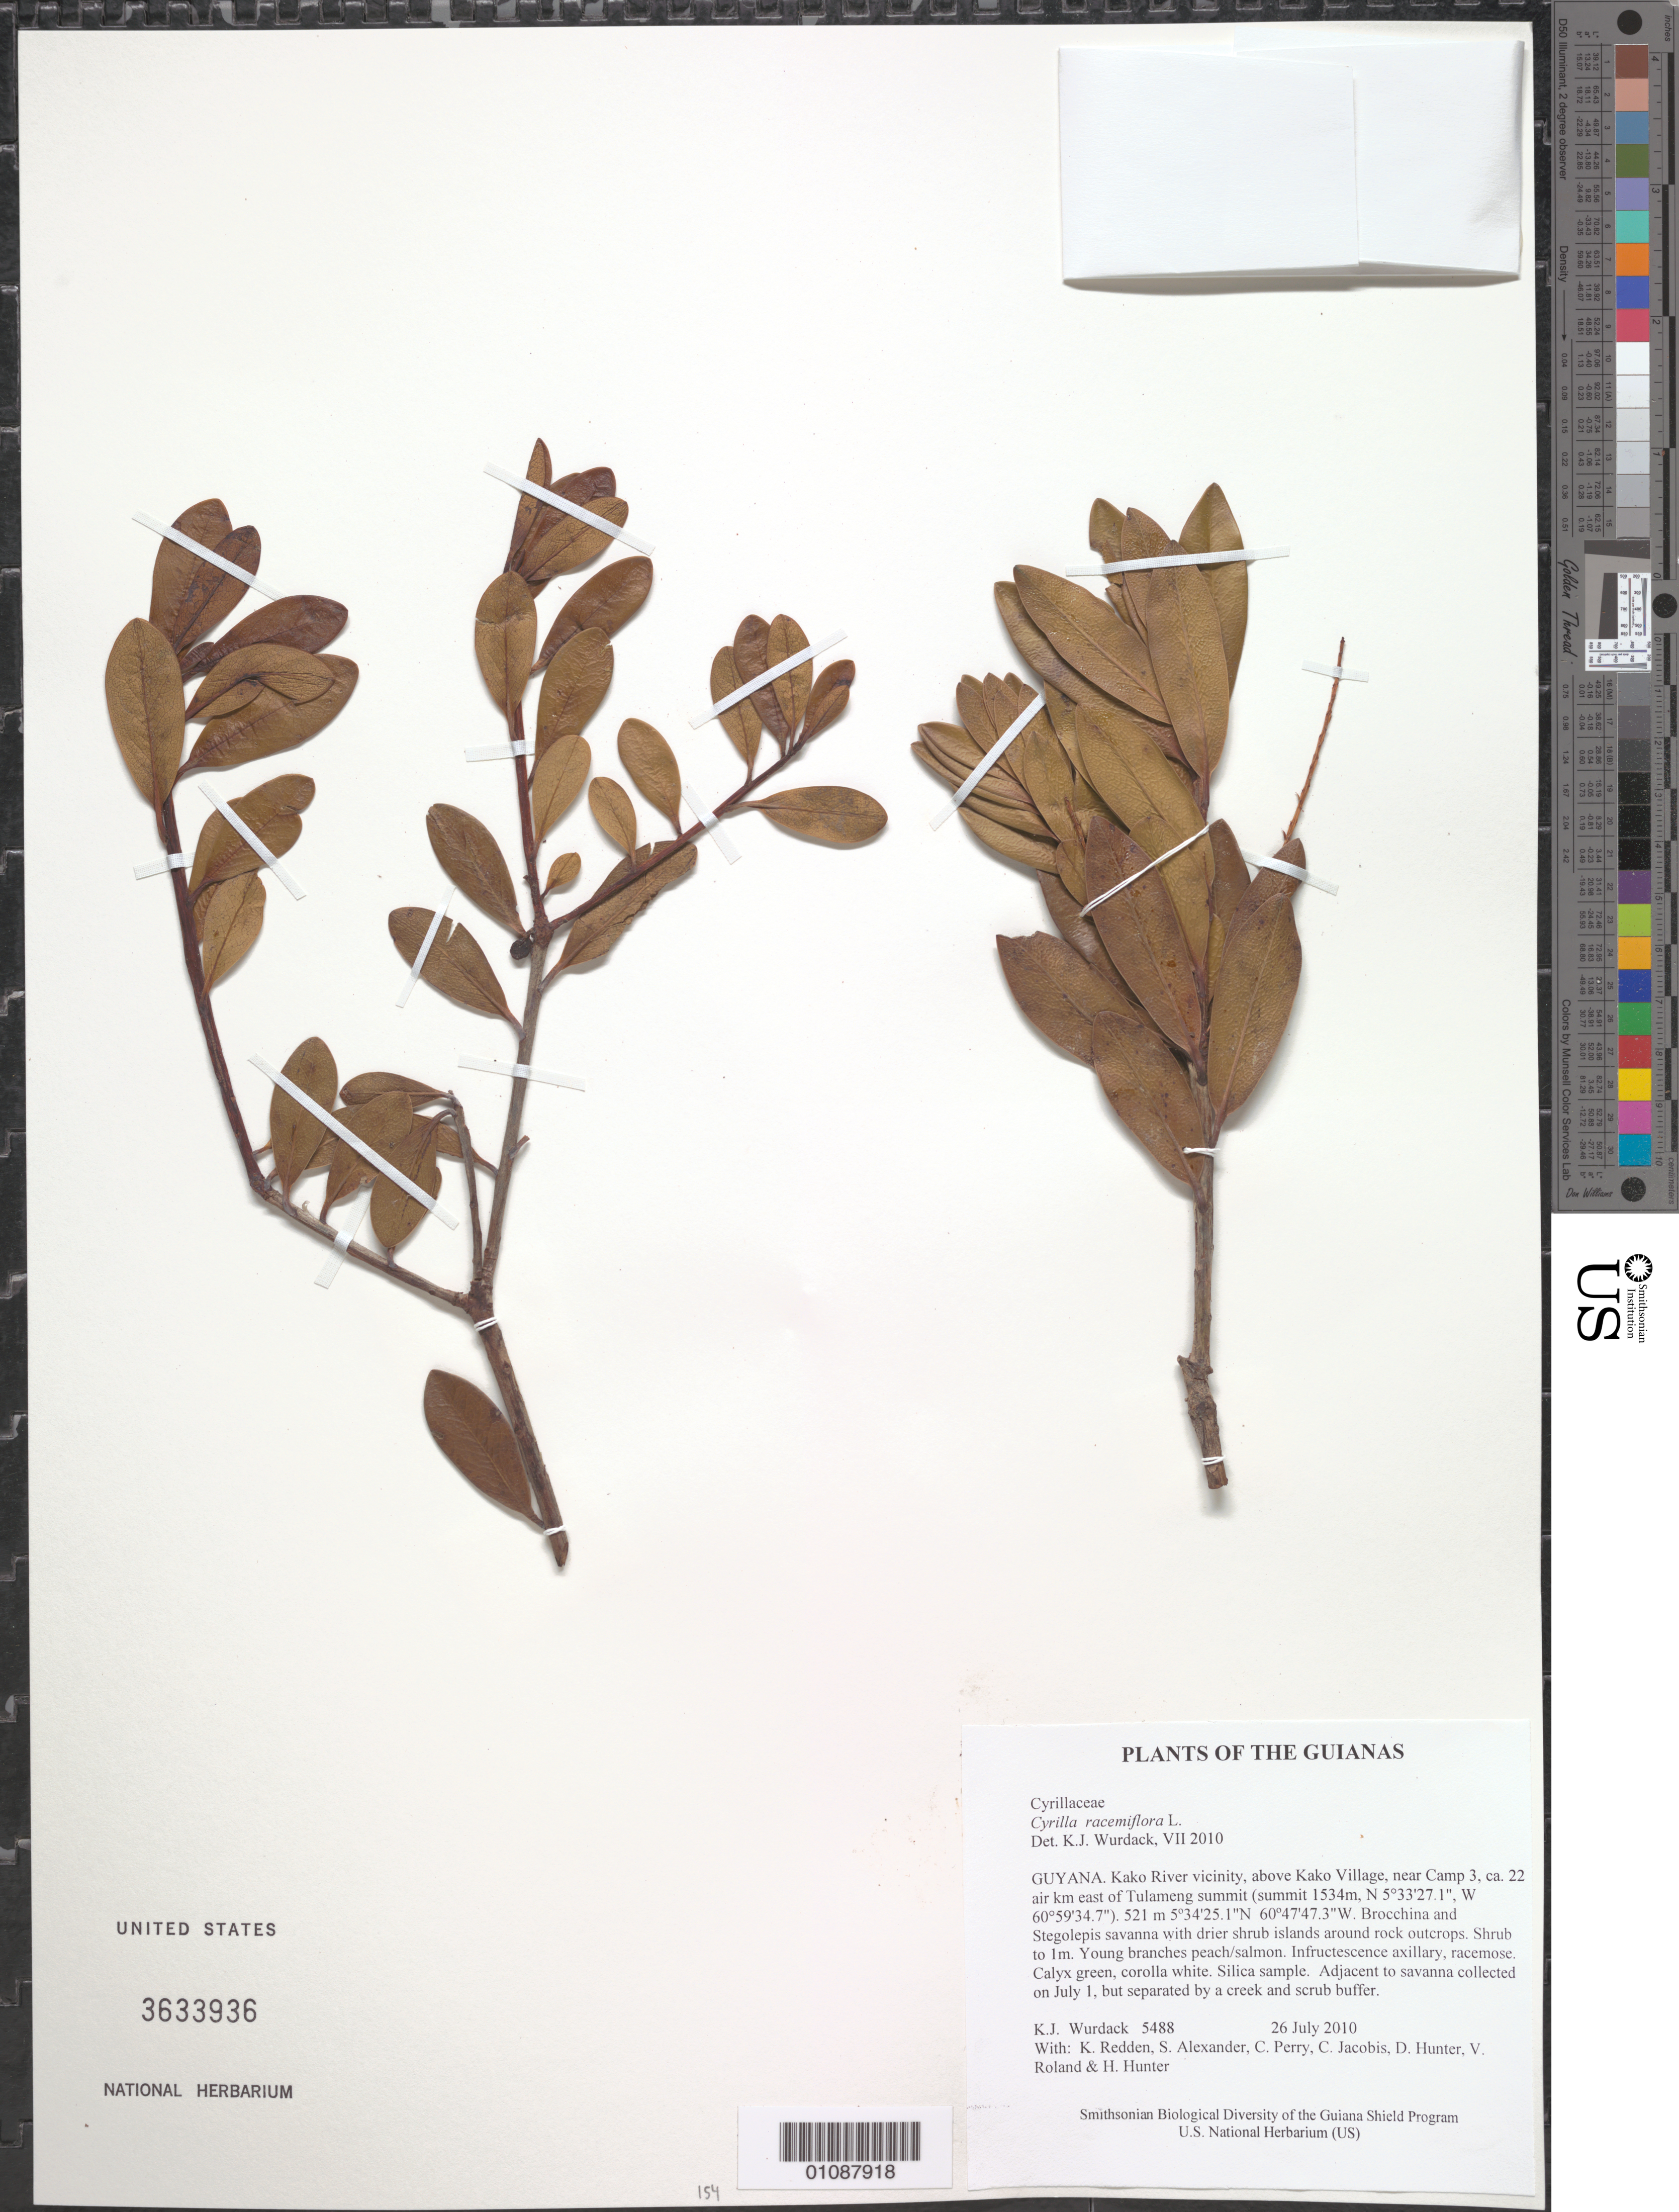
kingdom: Plantae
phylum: Tracheophyta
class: Magnoliopsida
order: Ericales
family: Cyrillaceae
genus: Cyrilla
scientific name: Cyrilla racemiflora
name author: L.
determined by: Wurdack, Kenneth J., (US), Smithsonian Institution - National Museum of Natural History (UNITED STATES)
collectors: K. Wurdack, K. M. Redden, S. N. Alexander, C. Perry, C. Jacobis, D. Hunter, V. Roland & H. Hunter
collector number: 5488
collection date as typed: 26 July 2010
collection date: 2010-07-26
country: Guyana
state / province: Cuyuni-Mazaruni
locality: Kako River vicinity, above Kako Village, near Camp 3, ca. 22 air km east of Tulameng summit (summit 1534m, N 5°33'27.1", W 60°59'34.7")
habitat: Brocchina and Stegolepis savanna with drier shrub islands around rock outcrops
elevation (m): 521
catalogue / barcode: US 3633936